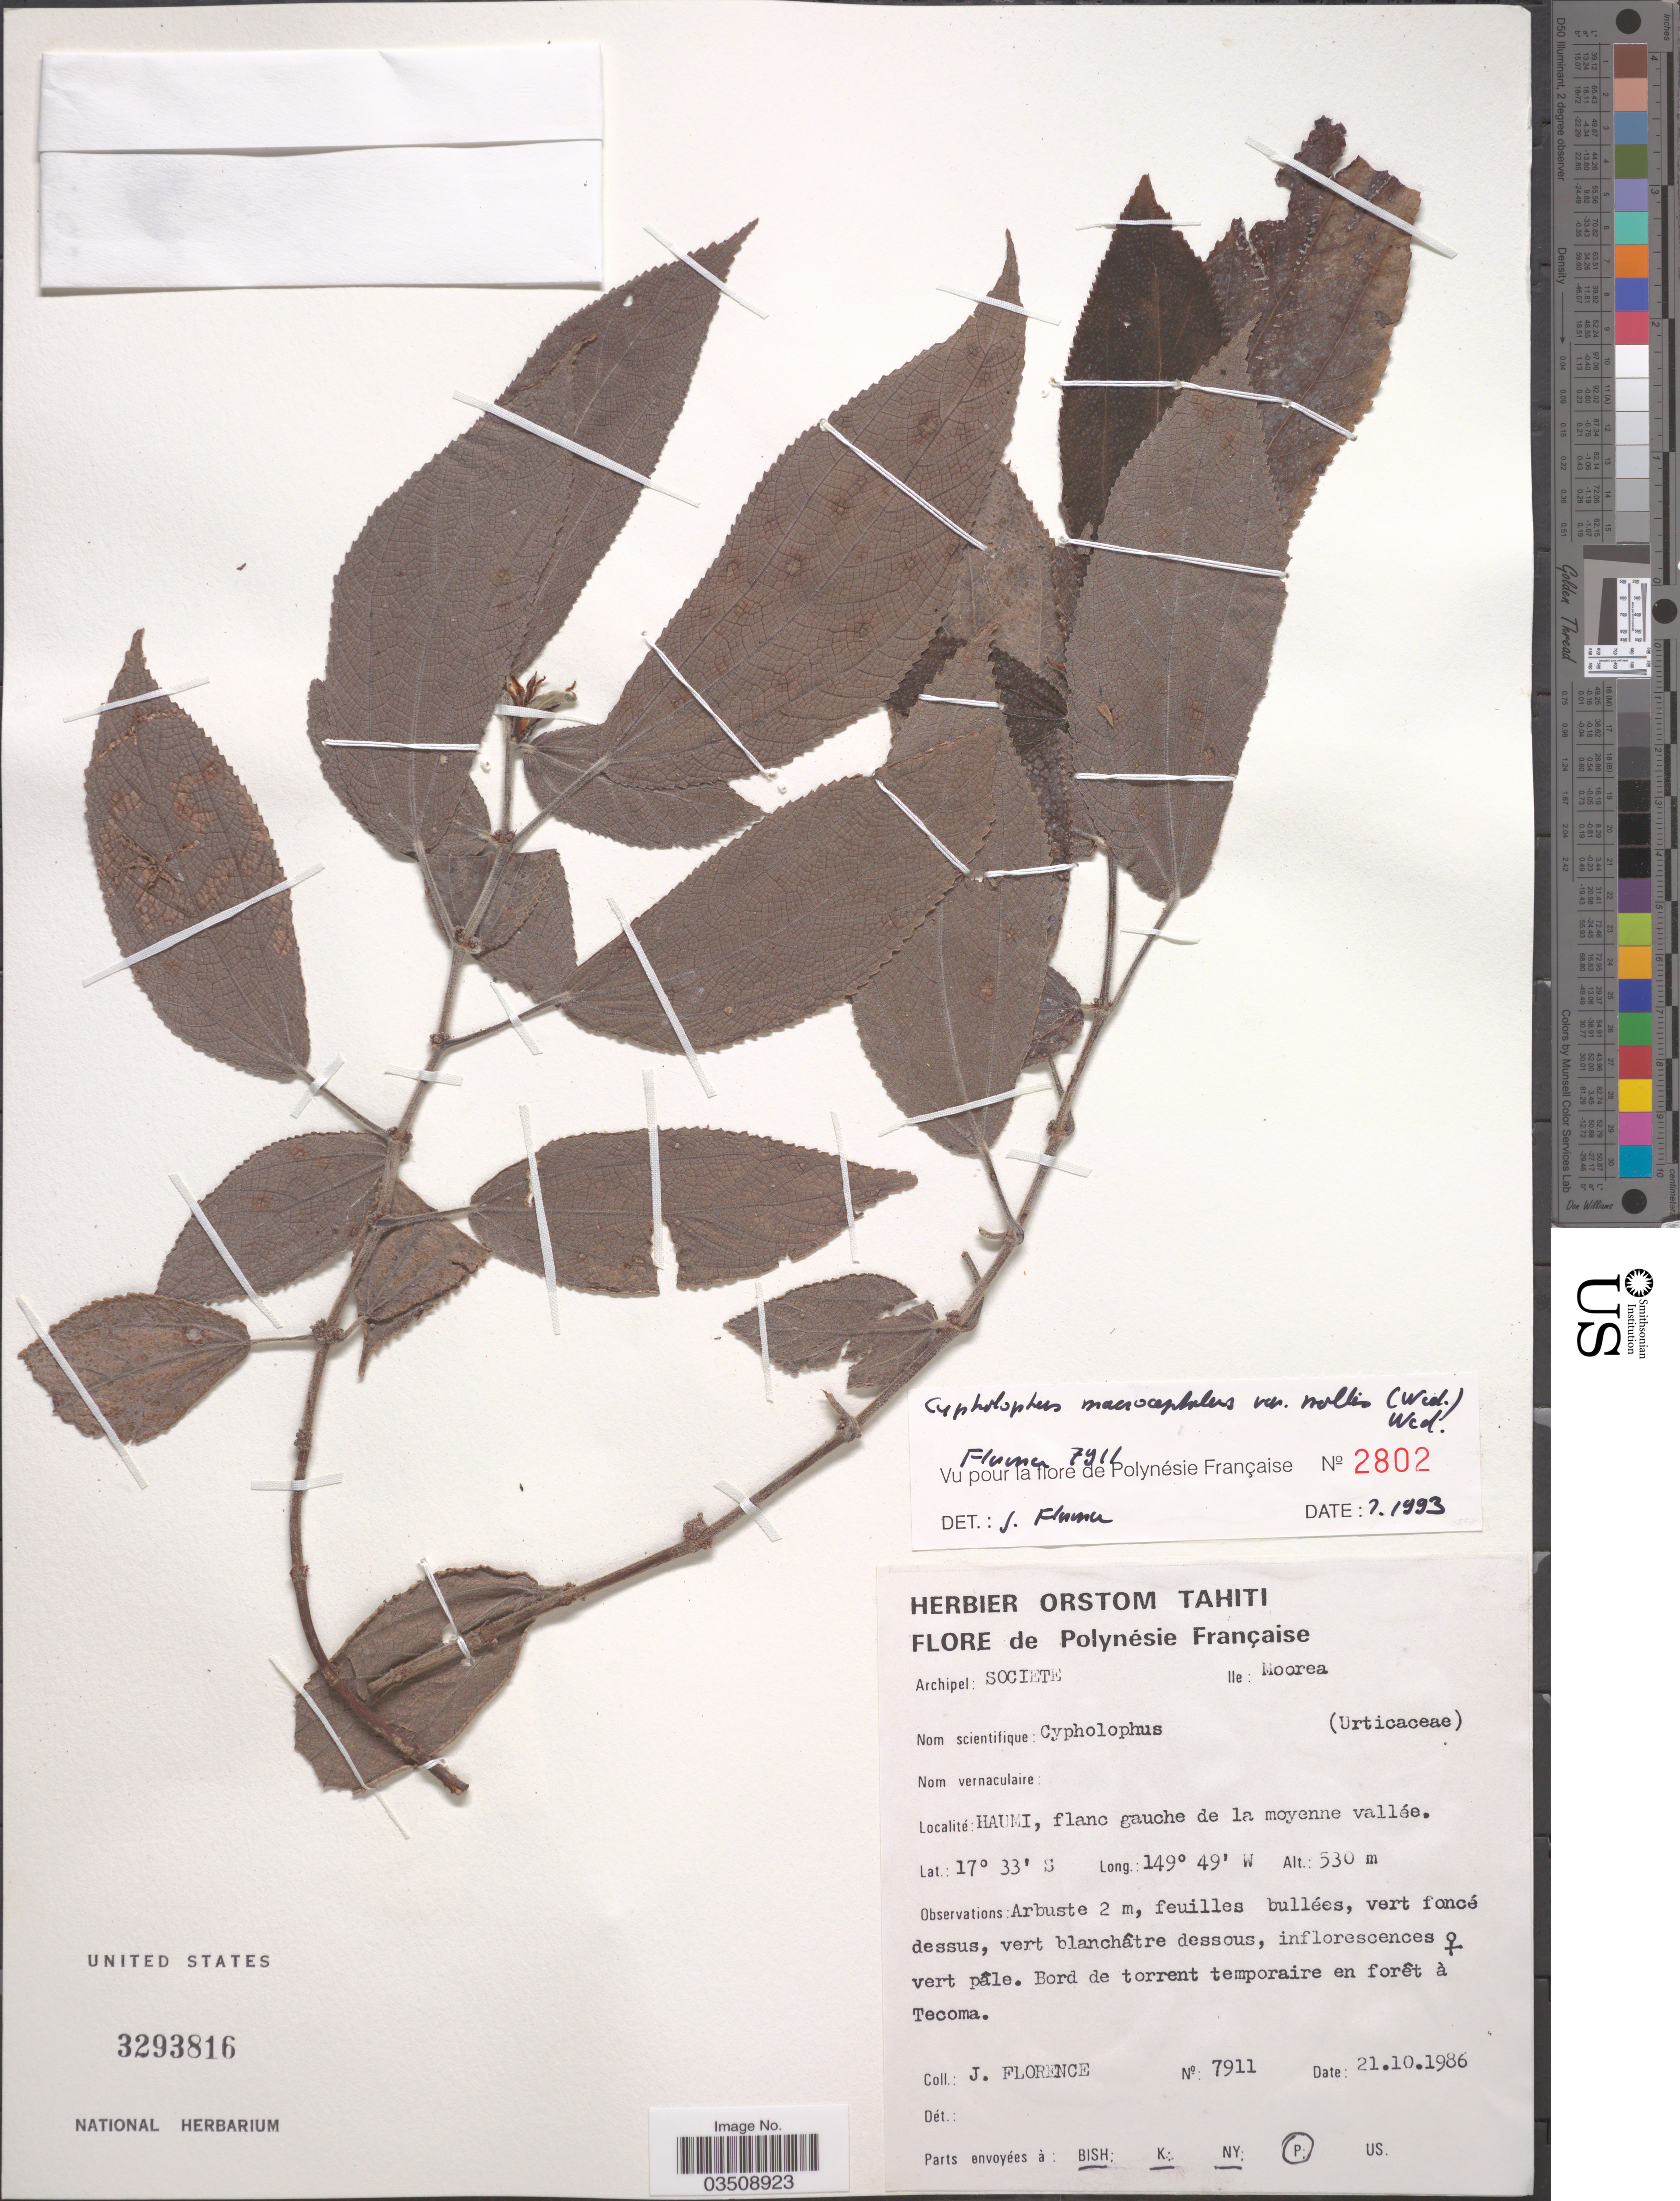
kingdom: Plantae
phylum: Tracheophyta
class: Magnoliopsida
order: Rosales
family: Urticaceae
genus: Cypholophus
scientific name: Cypholophus macrocephalus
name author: Wedd.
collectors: J. Florence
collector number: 7911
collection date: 1986-10-21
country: French Polynesia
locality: Archipel: Societe. Ile: Moorea. Haumi, flanc gauche de la moyenne vallée.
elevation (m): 530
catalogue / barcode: US 3293816